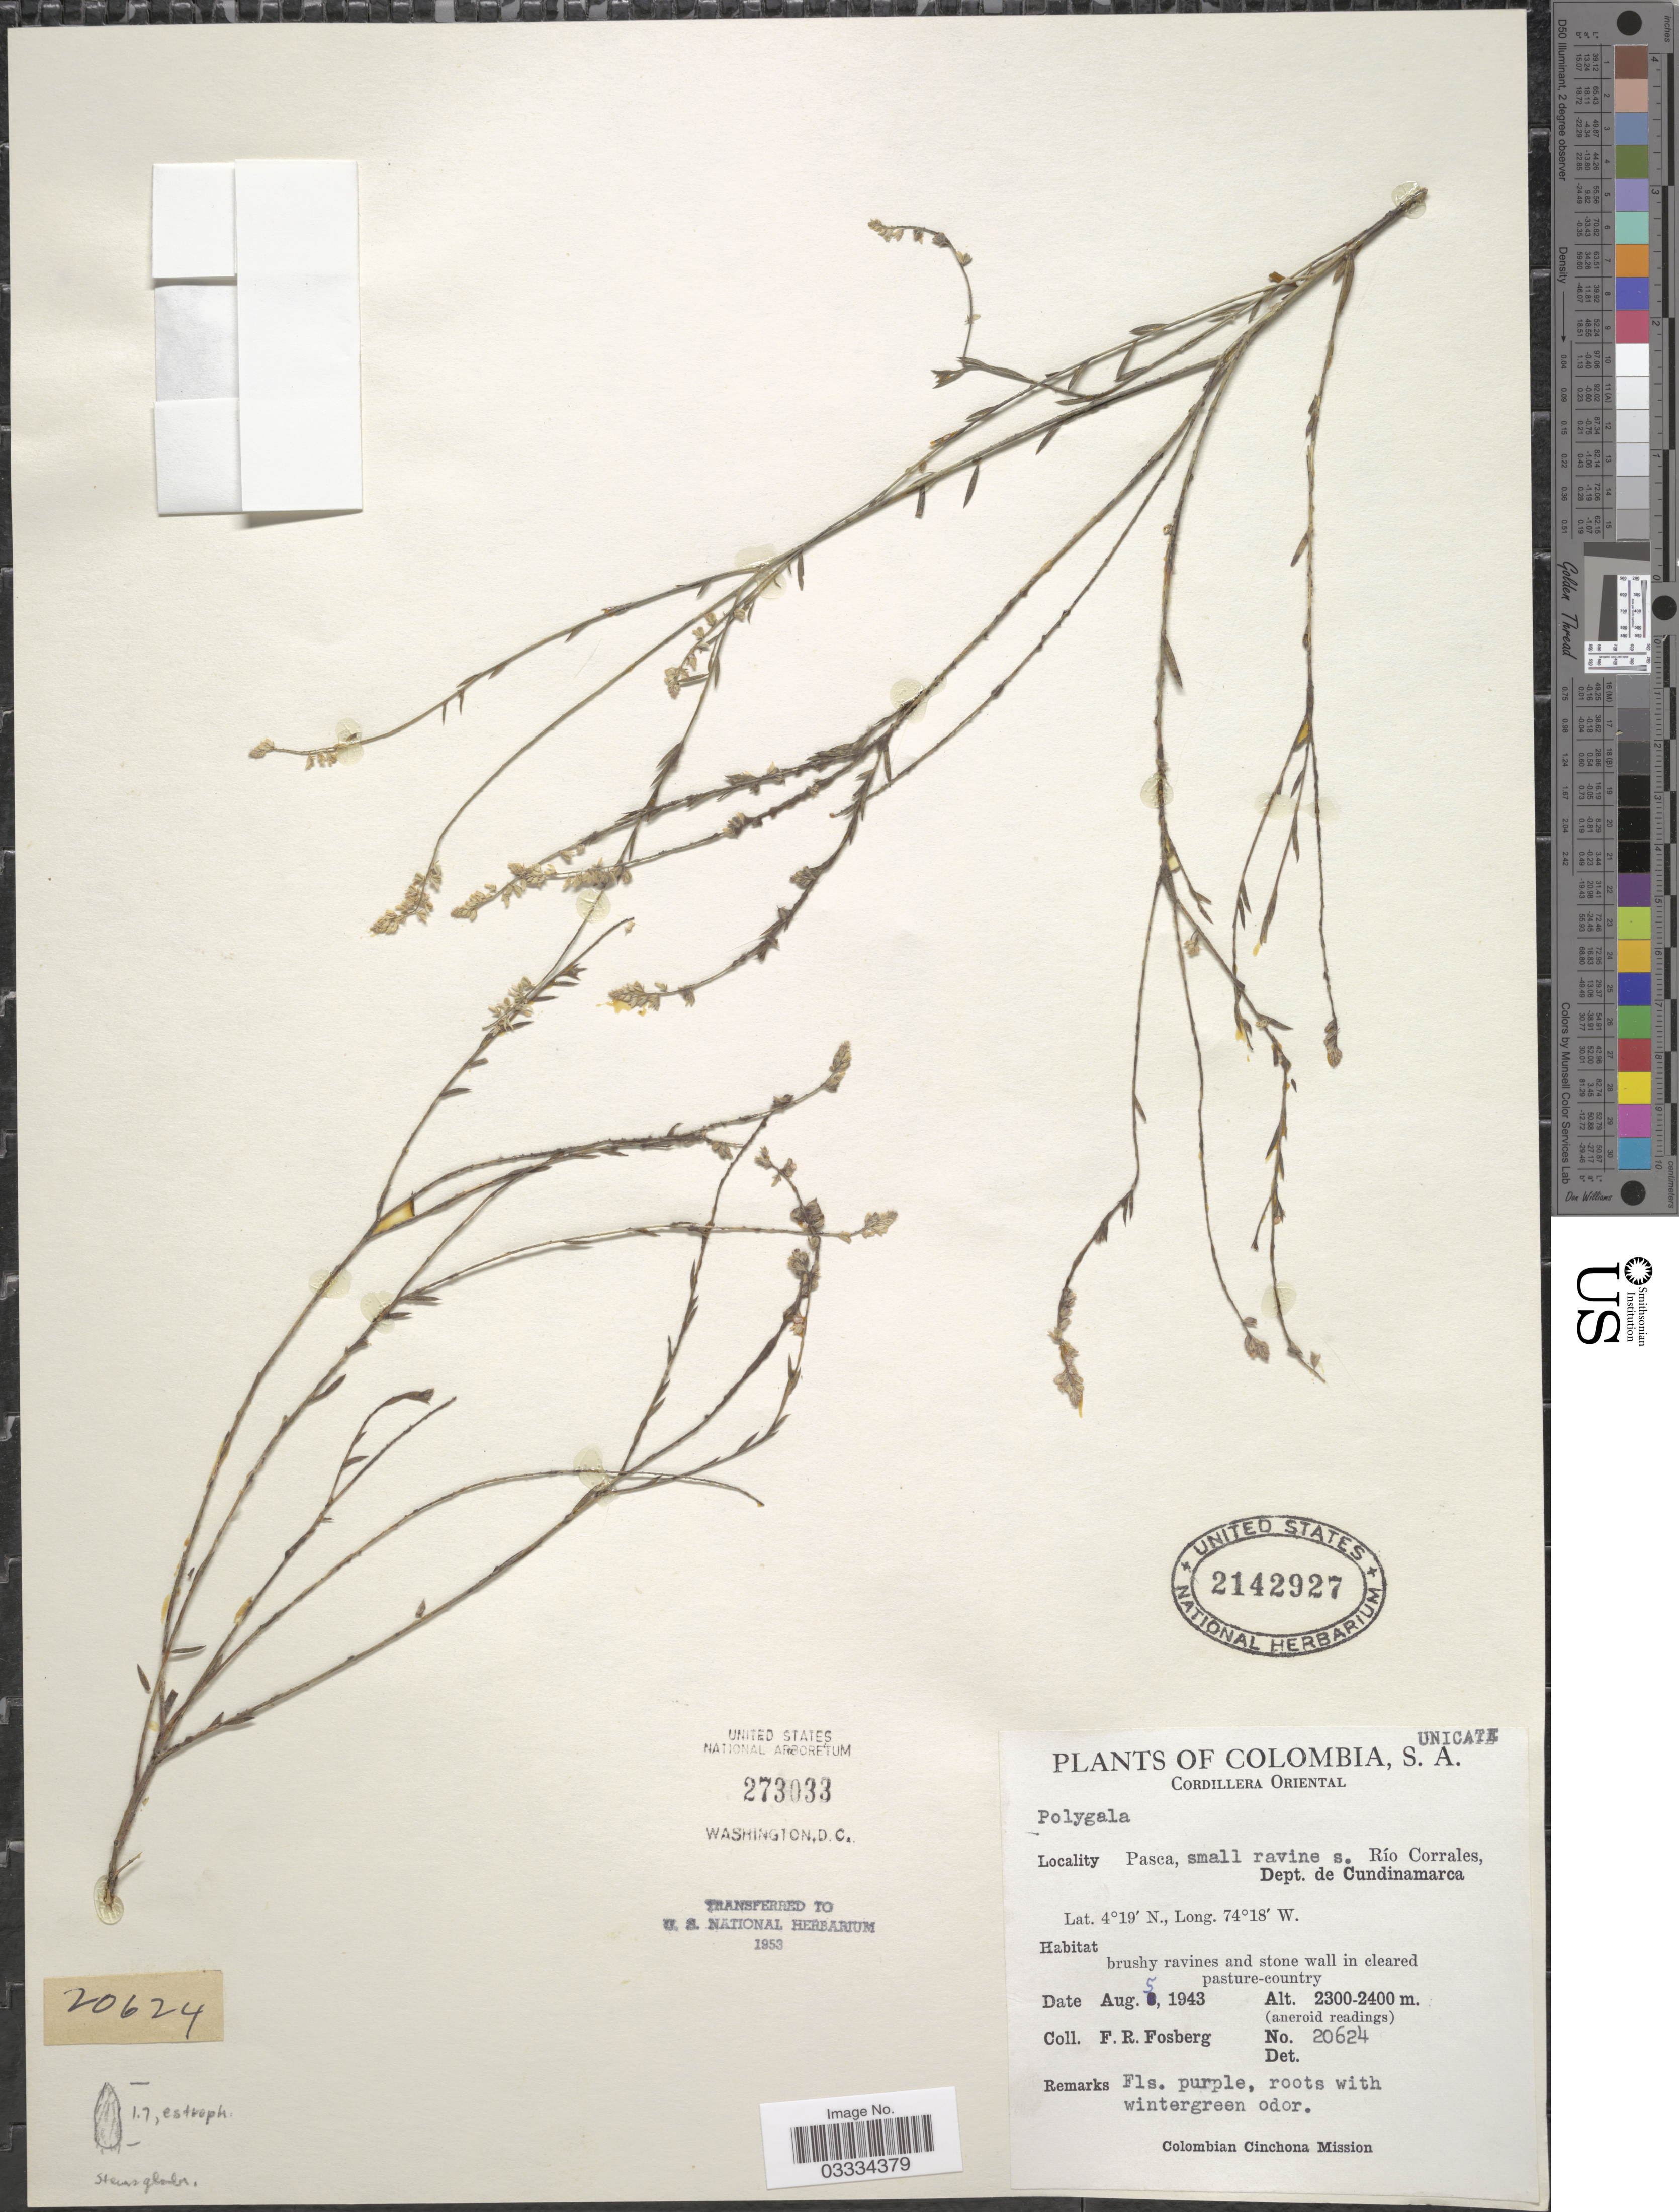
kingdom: Plantae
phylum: Tracheophyta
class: Magnoliopsida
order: Fabales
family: Polygalaceae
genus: Polygala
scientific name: Polygala sp.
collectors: F. R. Fosberg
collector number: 20624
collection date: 1943-08-05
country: Colombia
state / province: Cundinamarca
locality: Cordillera Oriental. Pasca, small ravine s. Río Corrales, Dept. de Cundinamarca.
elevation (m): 2300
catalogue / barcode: US 2142927